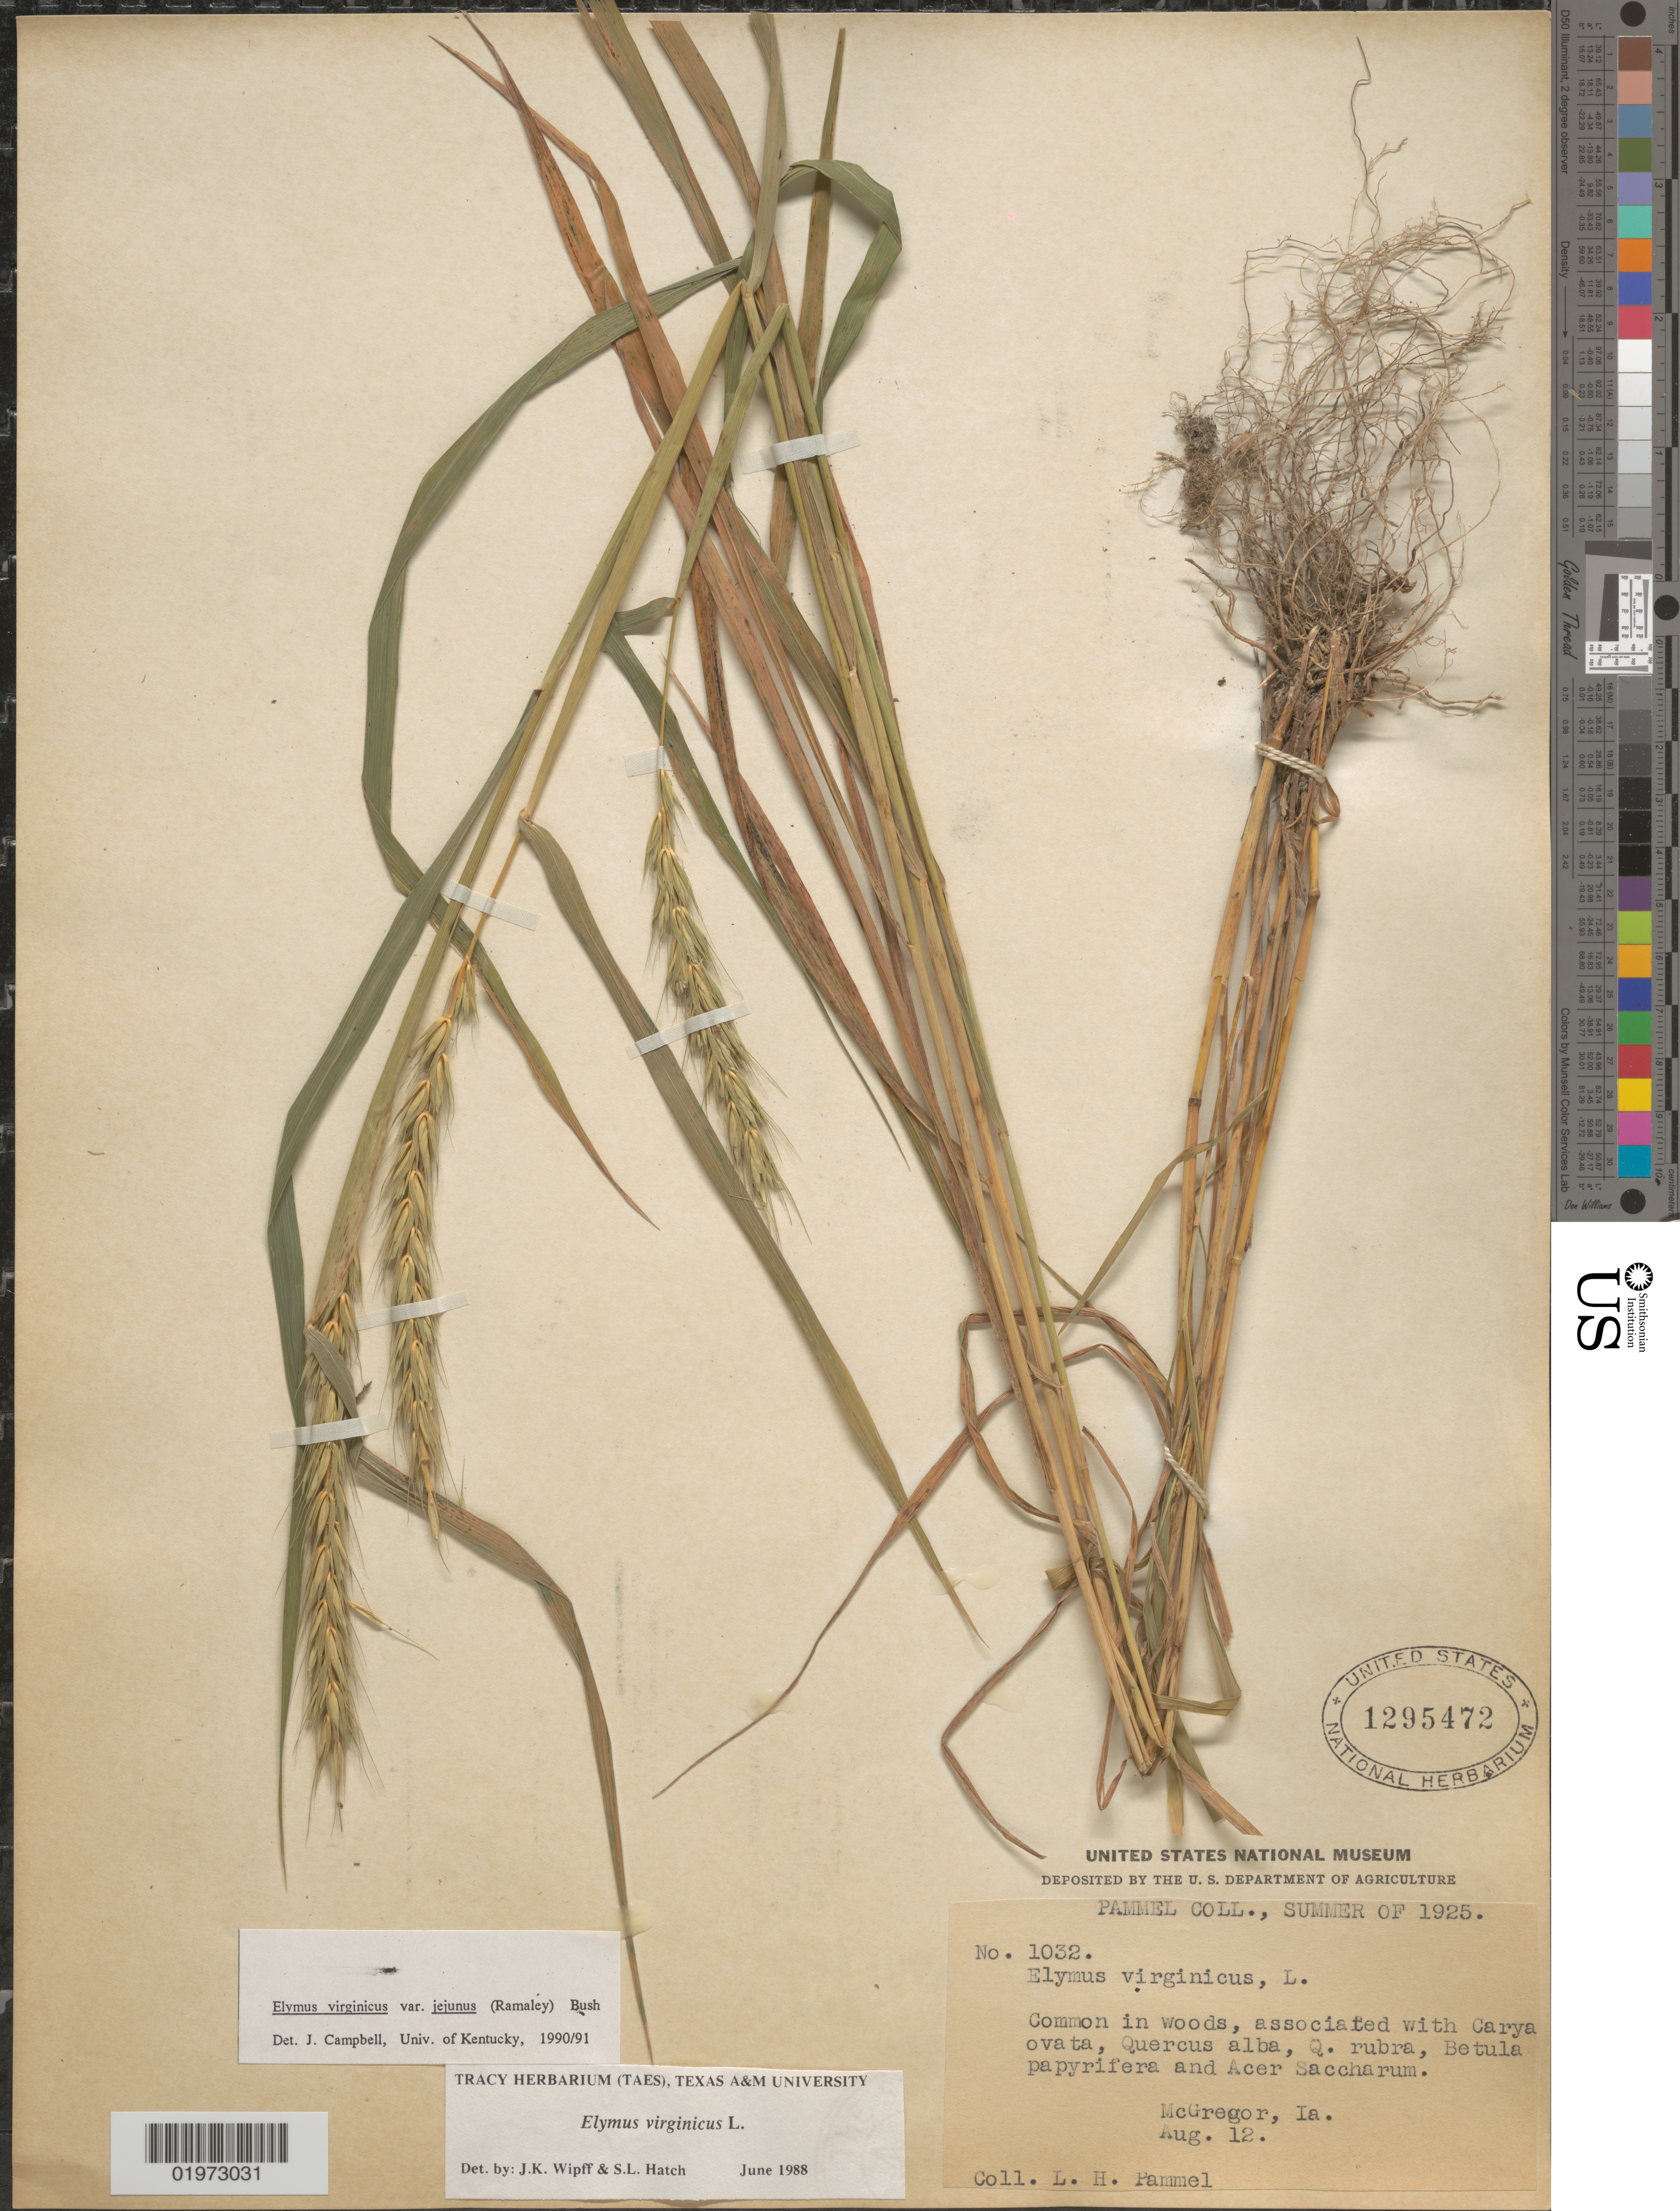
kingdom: Plantae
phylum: Tracheophyta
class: Liliopsida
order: Poales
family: Poaceae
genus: Elymus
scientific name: Elymus virginicus var. virginicus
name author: L.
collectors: L. Pammel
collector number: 1032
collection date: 1925-08-12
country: United States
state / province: Iowa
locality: McGregor.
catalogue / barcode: US 1295472